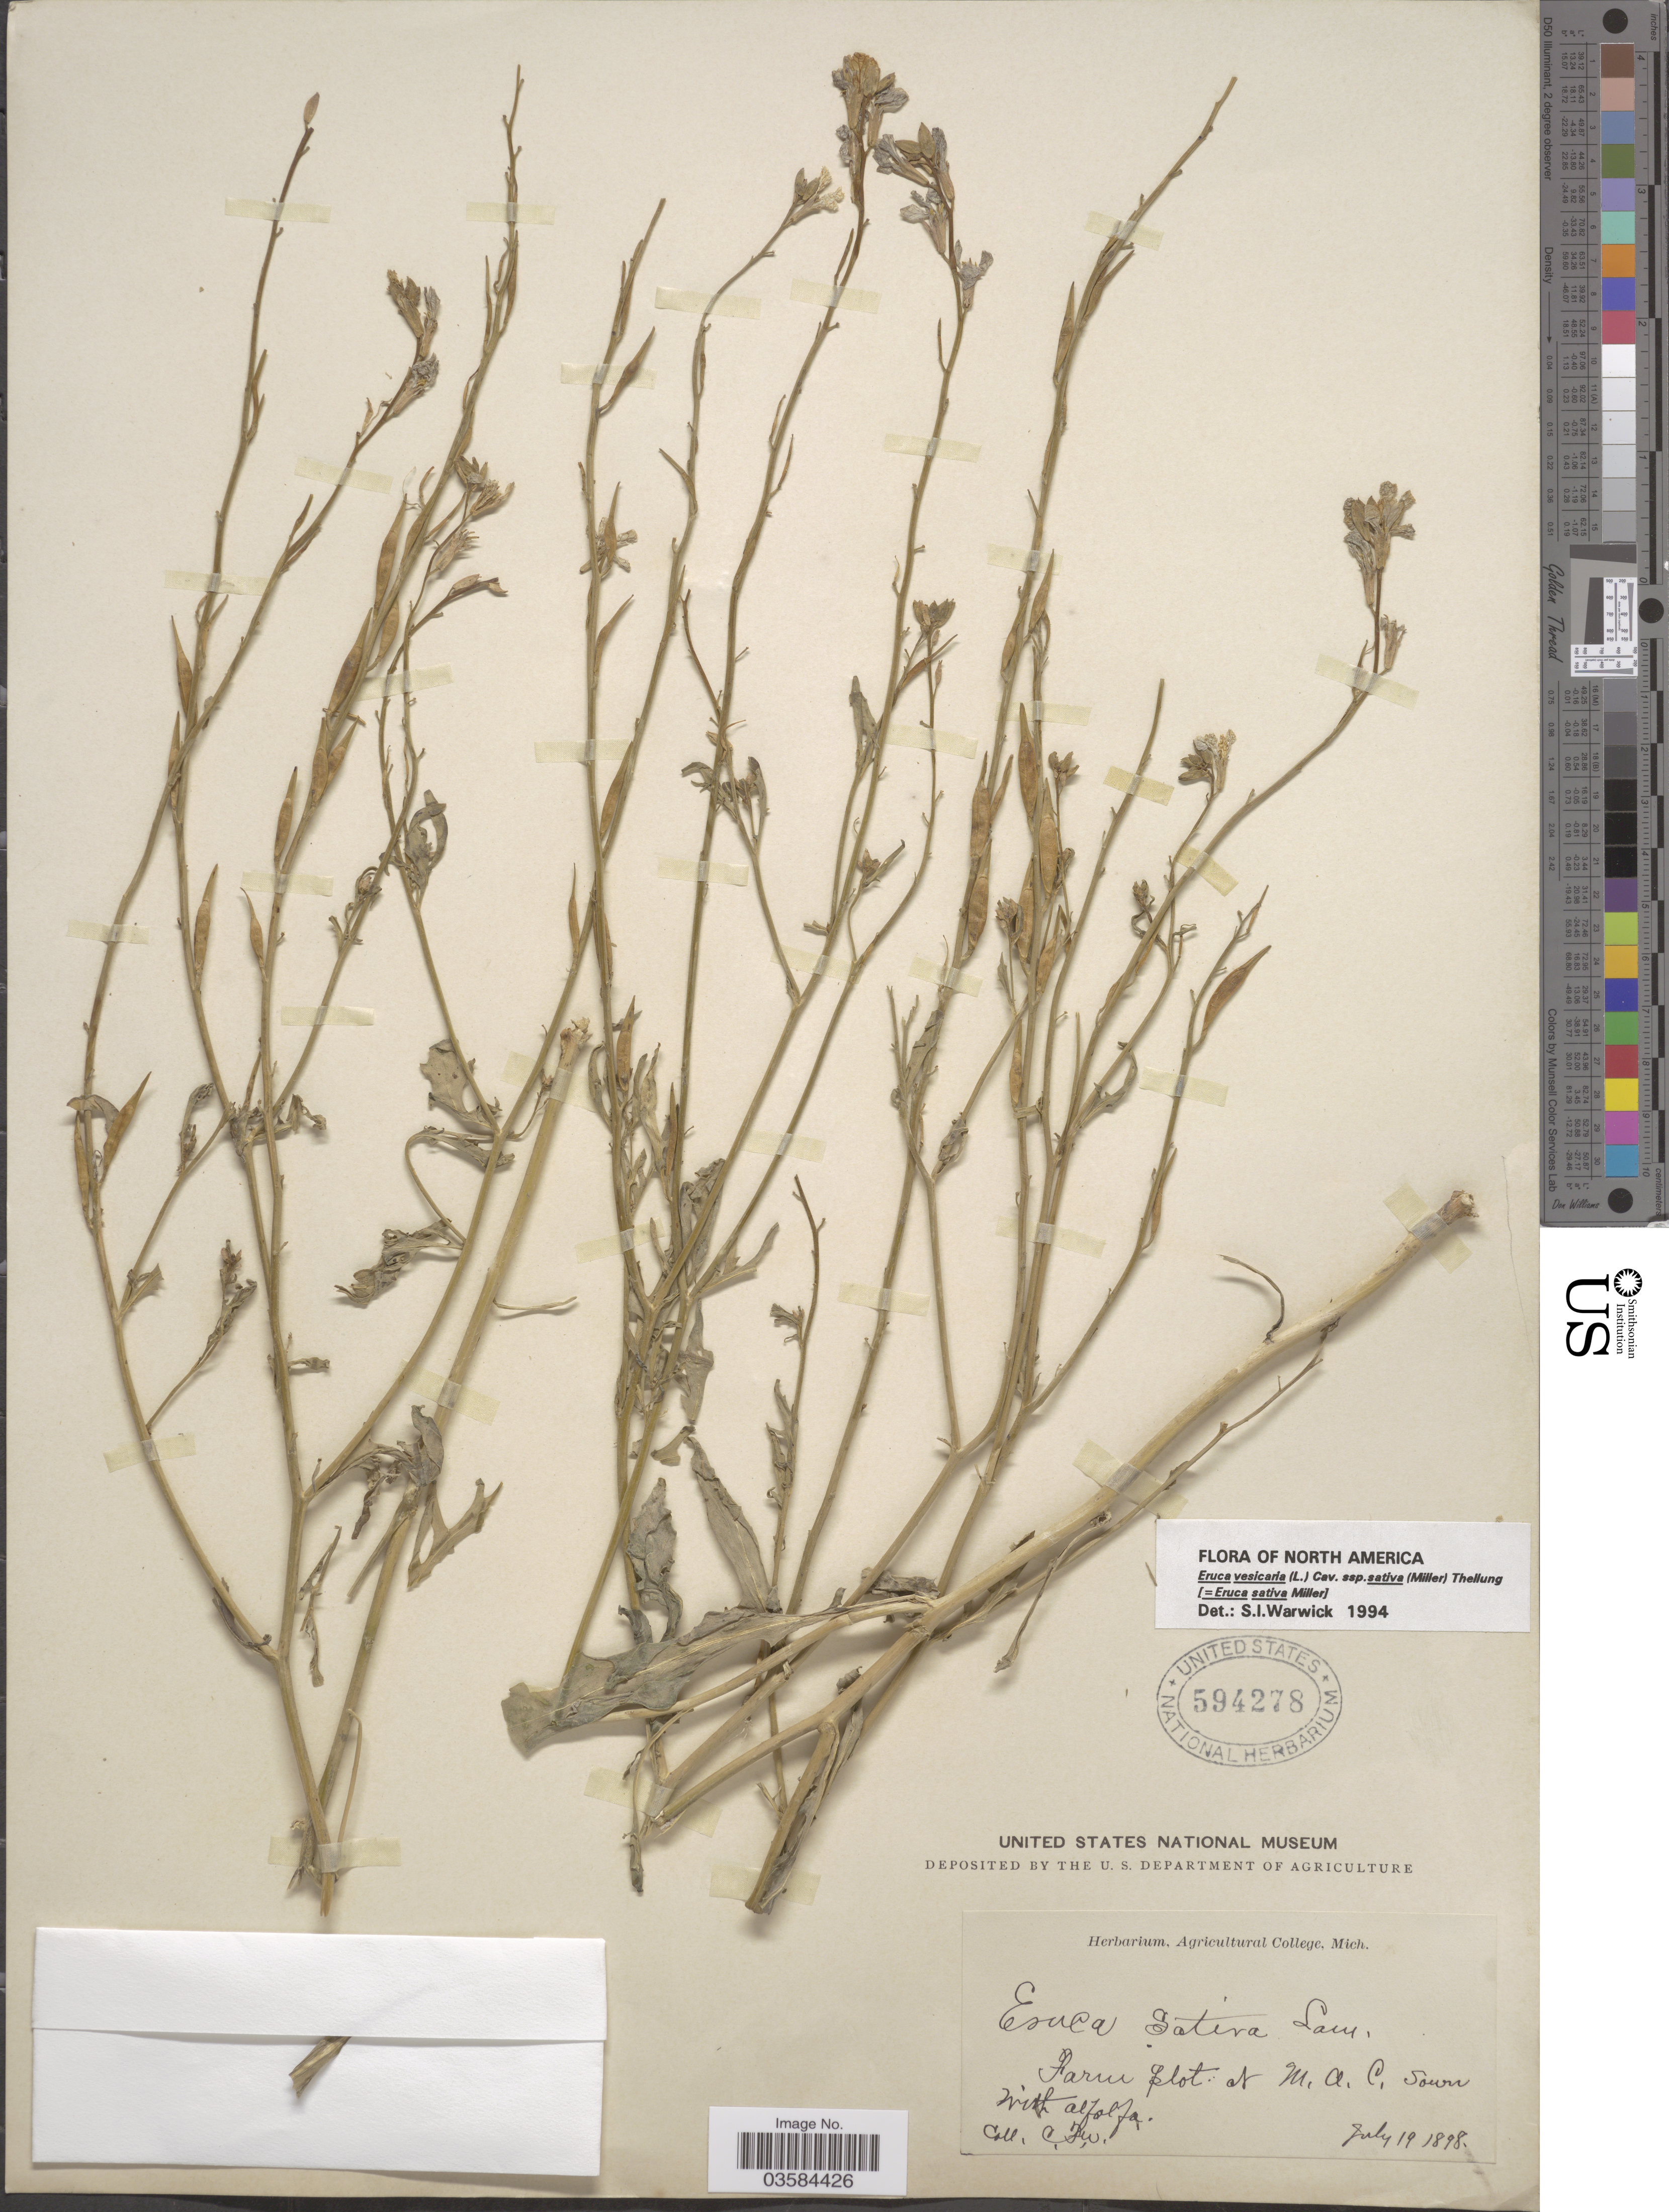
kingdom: Plantae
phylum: Tracheophyta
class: Magnoliopsida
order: Brassicales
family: Brassicaceae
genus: Eruca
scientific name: Eruca sativa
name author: Mill.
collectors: C. F. W.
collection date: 1898-07-19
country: Mexico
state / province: Michoacán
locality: Farm plot: N. M. A. C.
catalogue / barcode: US 594278